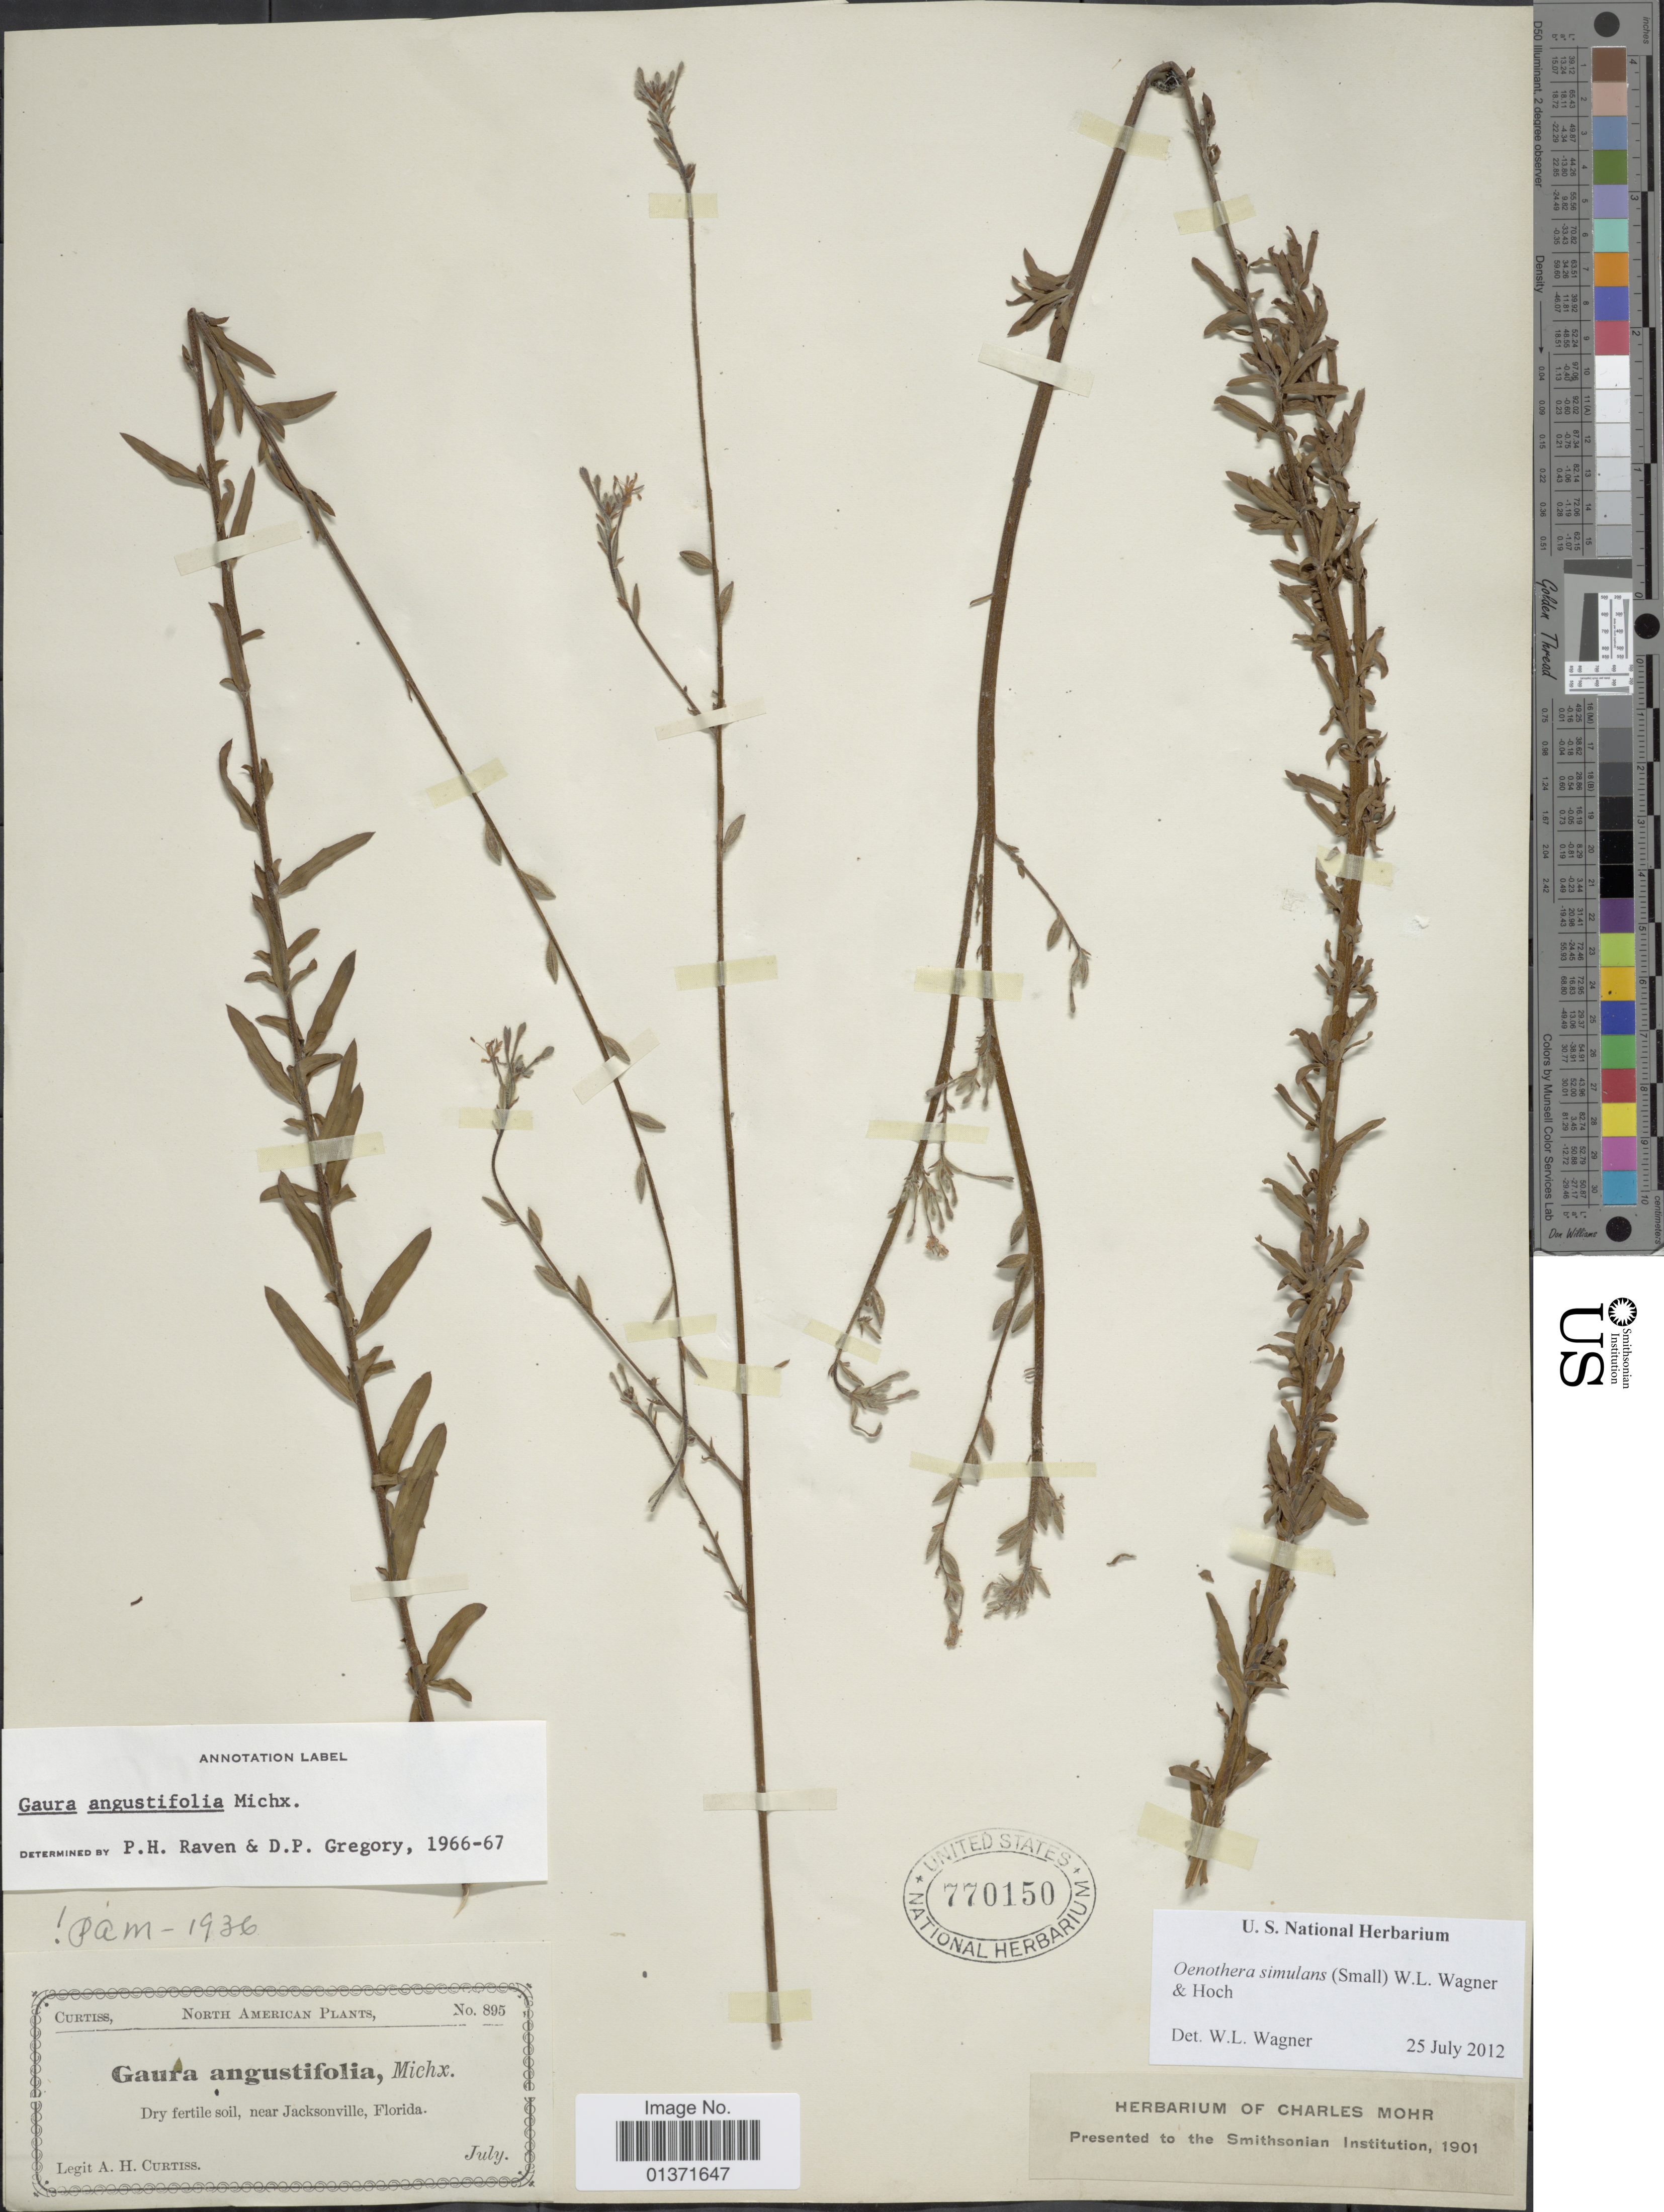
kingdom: Plantae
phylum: Tracheophyta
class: Magnoliopsida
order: Myrtales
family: Onagraceae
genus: Oenothera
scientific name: Oenothera simulans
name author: Michx.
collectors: A. H. Curtiss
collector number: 895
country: United States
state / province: Florida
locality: North America, near Jacksonville, Florida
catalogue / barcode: US 770150